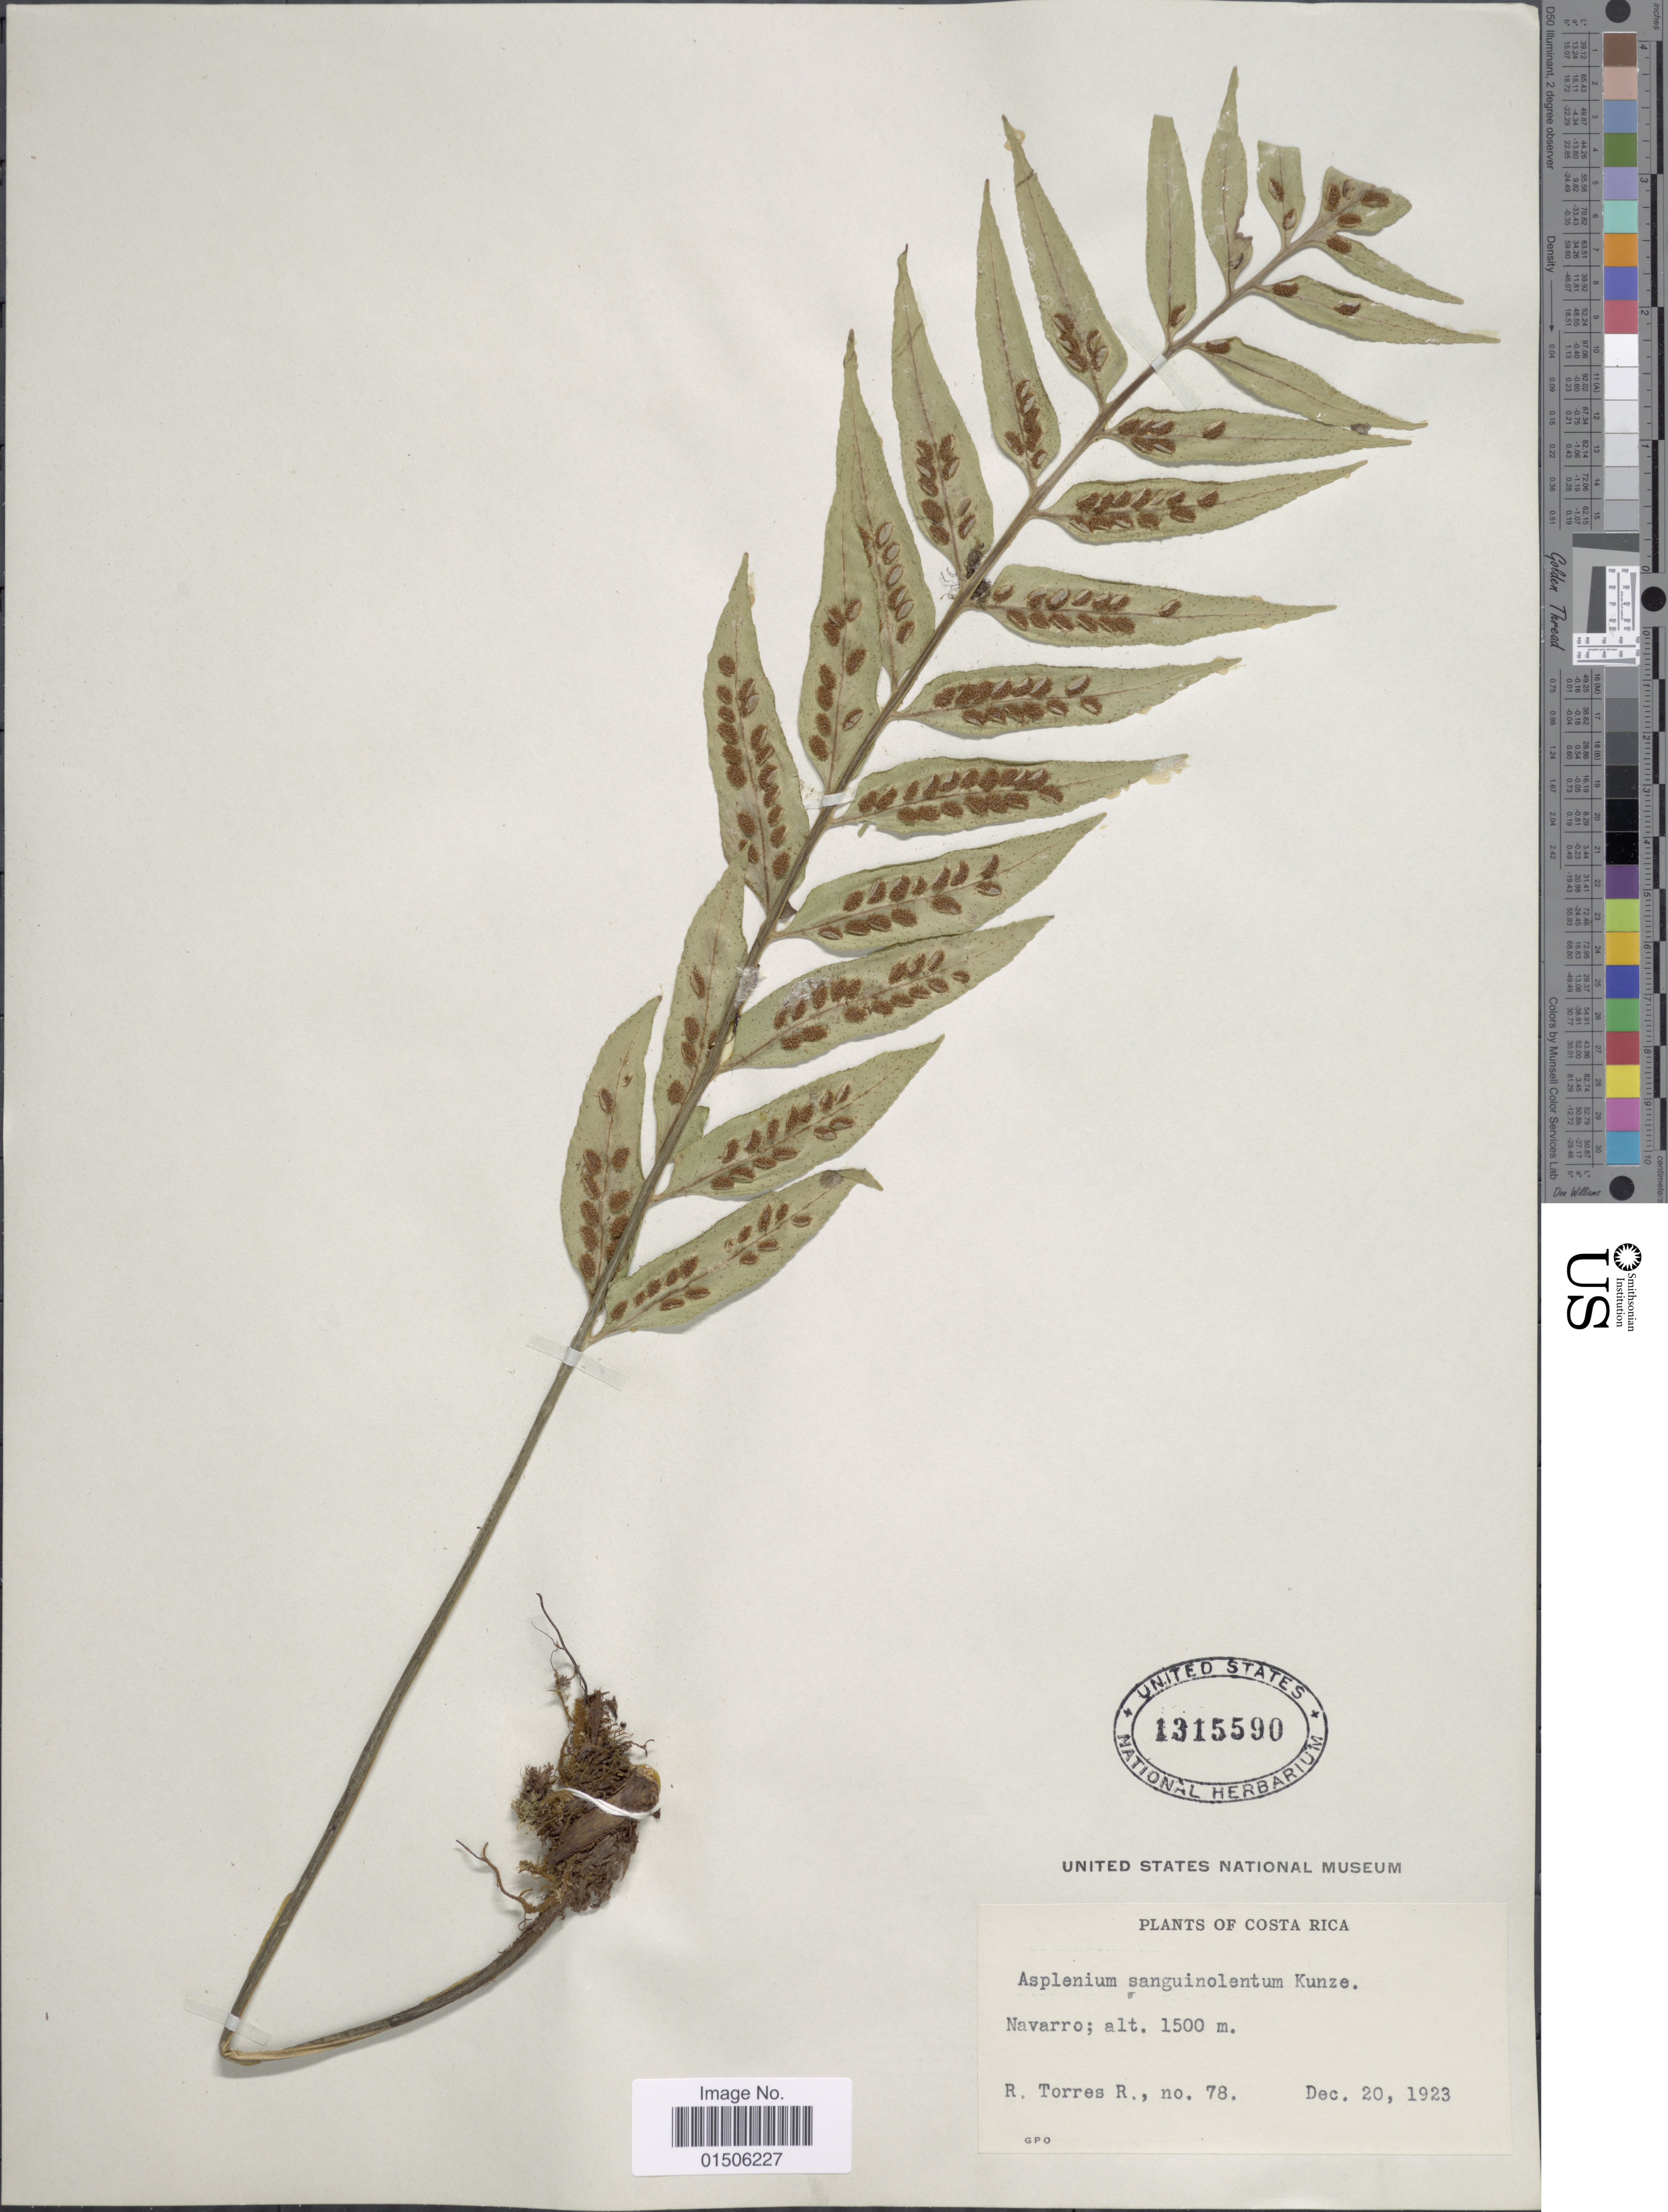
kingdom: Plantae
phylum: Tracheophyta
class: Polypodiopsida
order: Polypodiales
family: Aspleniaceae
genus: Asplenium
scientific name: Asplenium feei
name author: Kunze ex Fée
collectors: R. Torres R.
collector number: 78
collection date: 1923-12-20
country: Costa Rica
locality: Navarro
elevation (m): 1500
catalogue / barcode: US 1315590